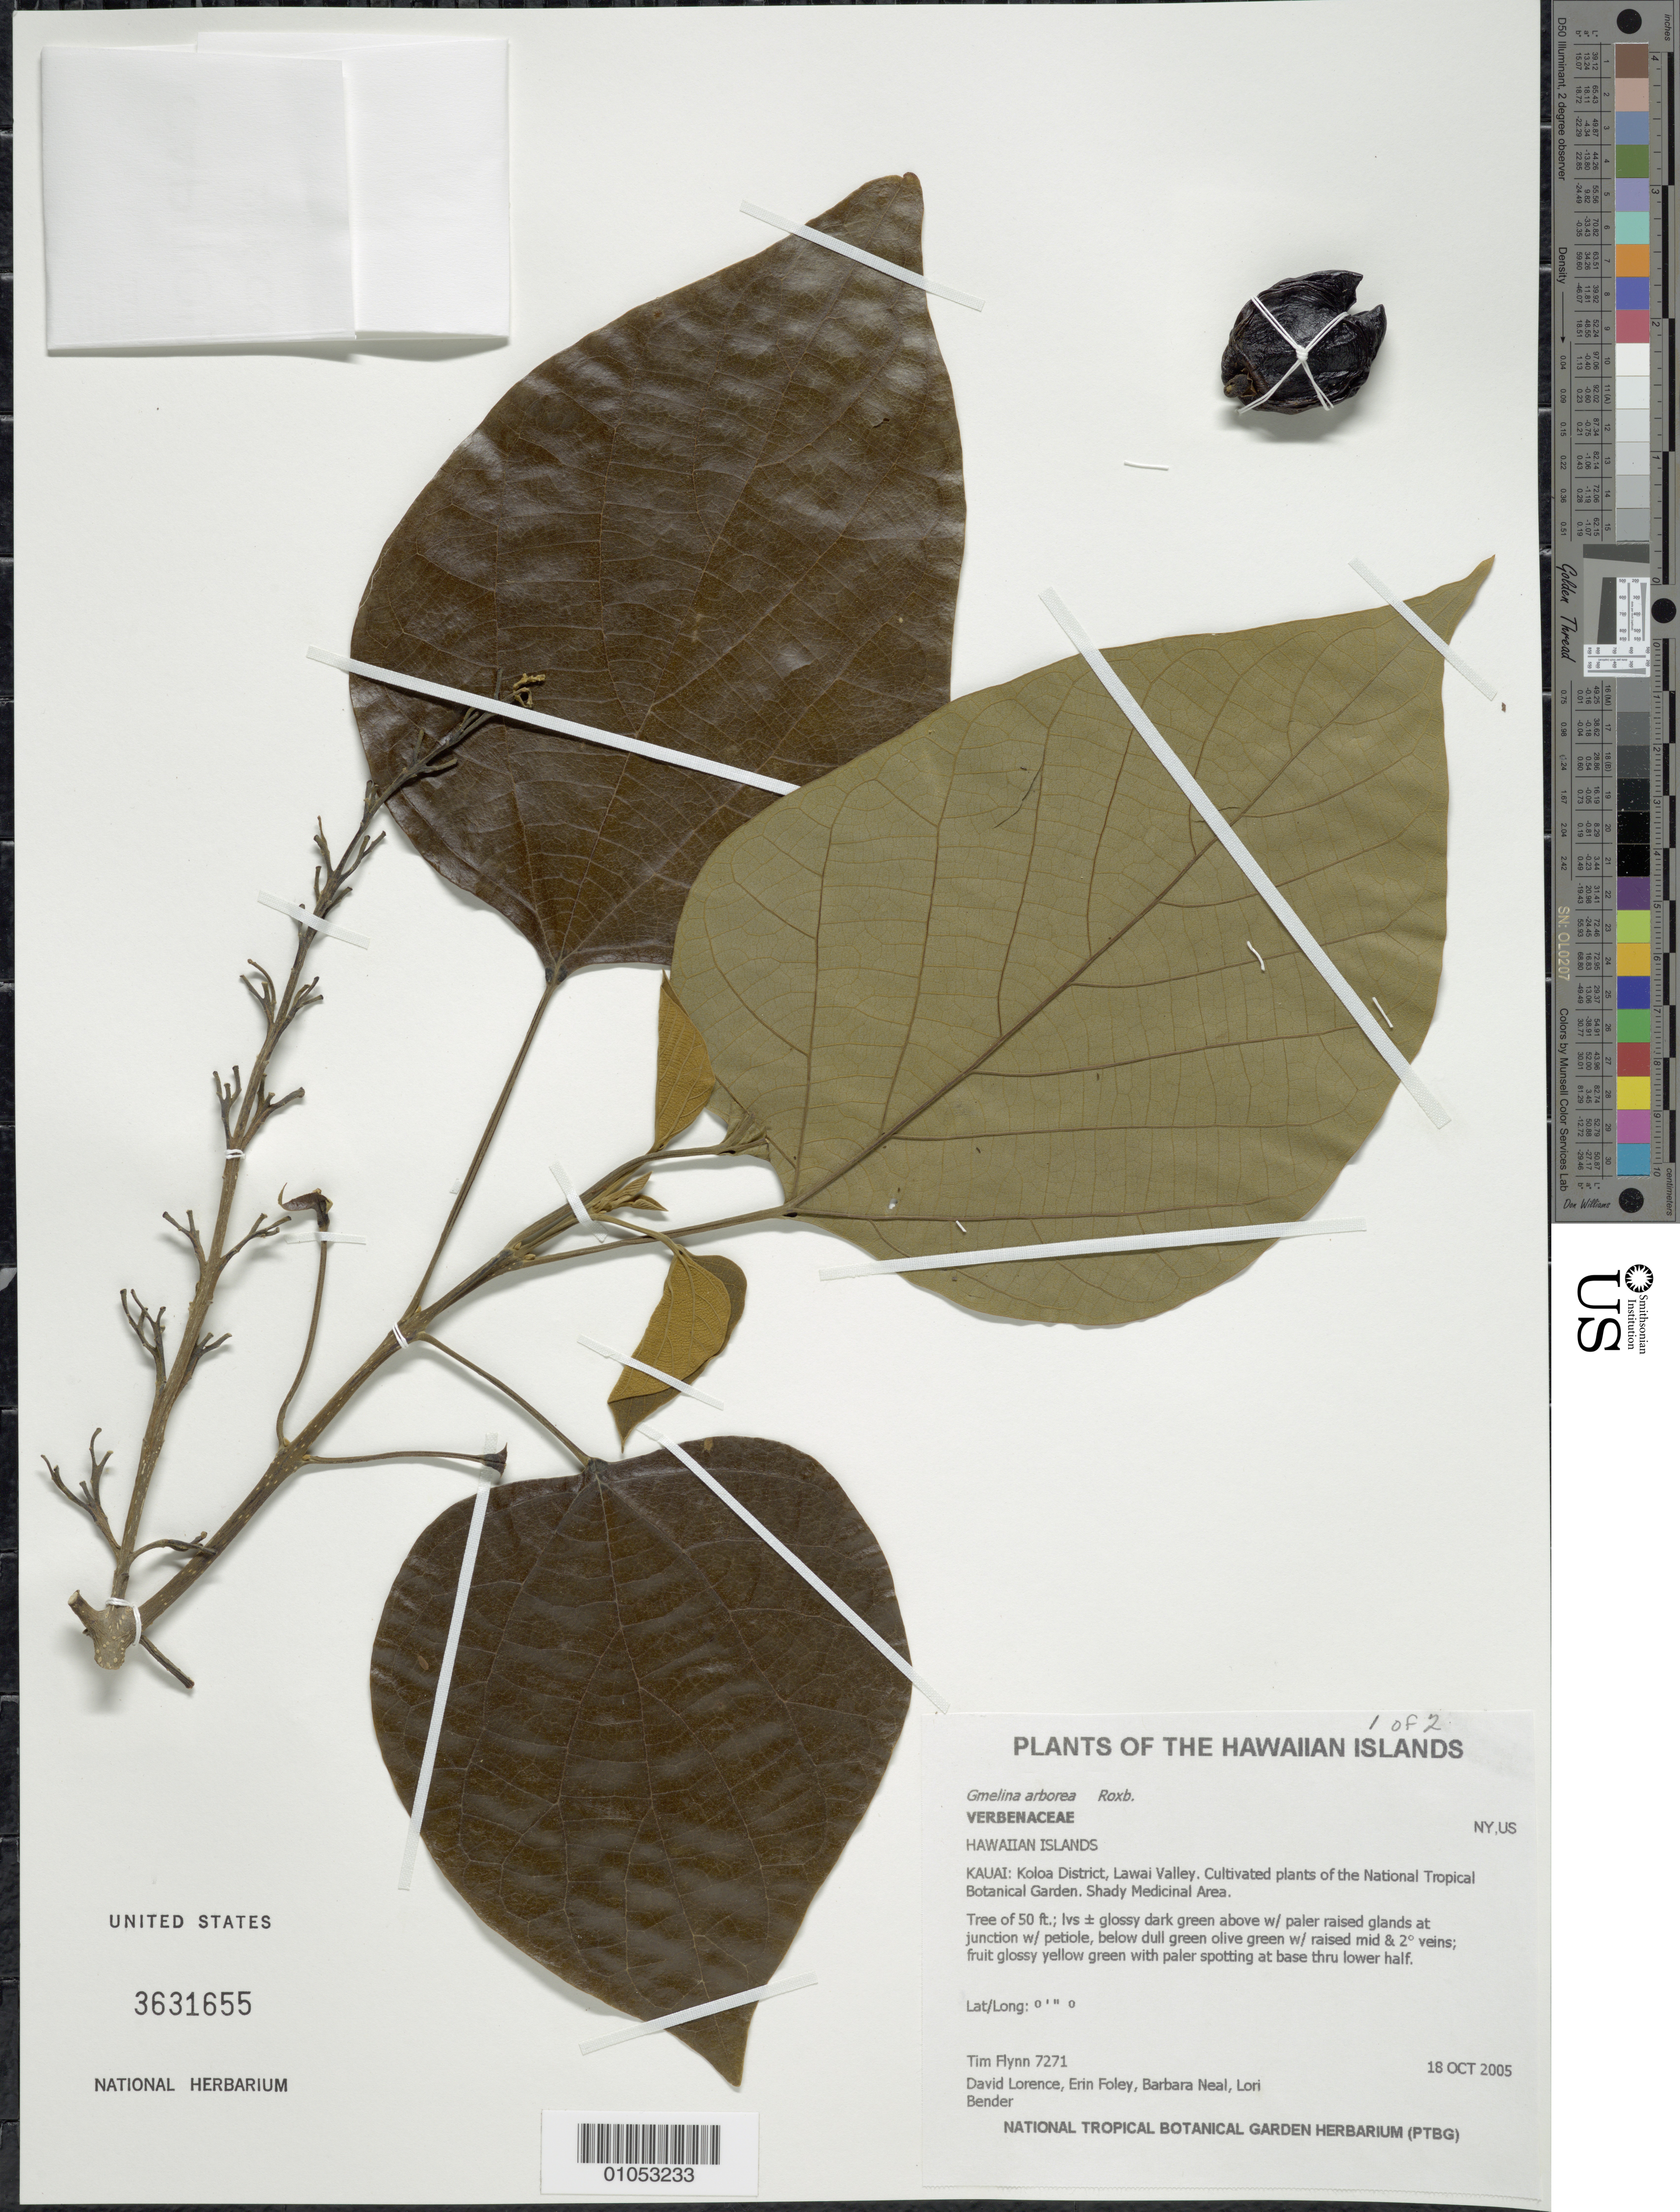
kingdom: Plantae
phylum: Tracheophyta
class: Magnoliopsida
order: Lamiales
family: Lamiaceae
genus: Gmelina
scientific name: Gmelina arborea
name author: Roxb. ex Sm.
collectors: T. W. Flynn, D. Lorence, E. Foley, B. Neal & L. Bender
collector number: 7271- Sheet 1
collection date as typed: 18 Oct 2005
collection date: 2005-10-18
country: United States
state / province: Hawaii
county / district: Kauai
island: Kaua'i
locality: Lawai Valley. Cultivated plants of NTBG. Shady Medicinal Area.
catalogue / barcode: US 3631655